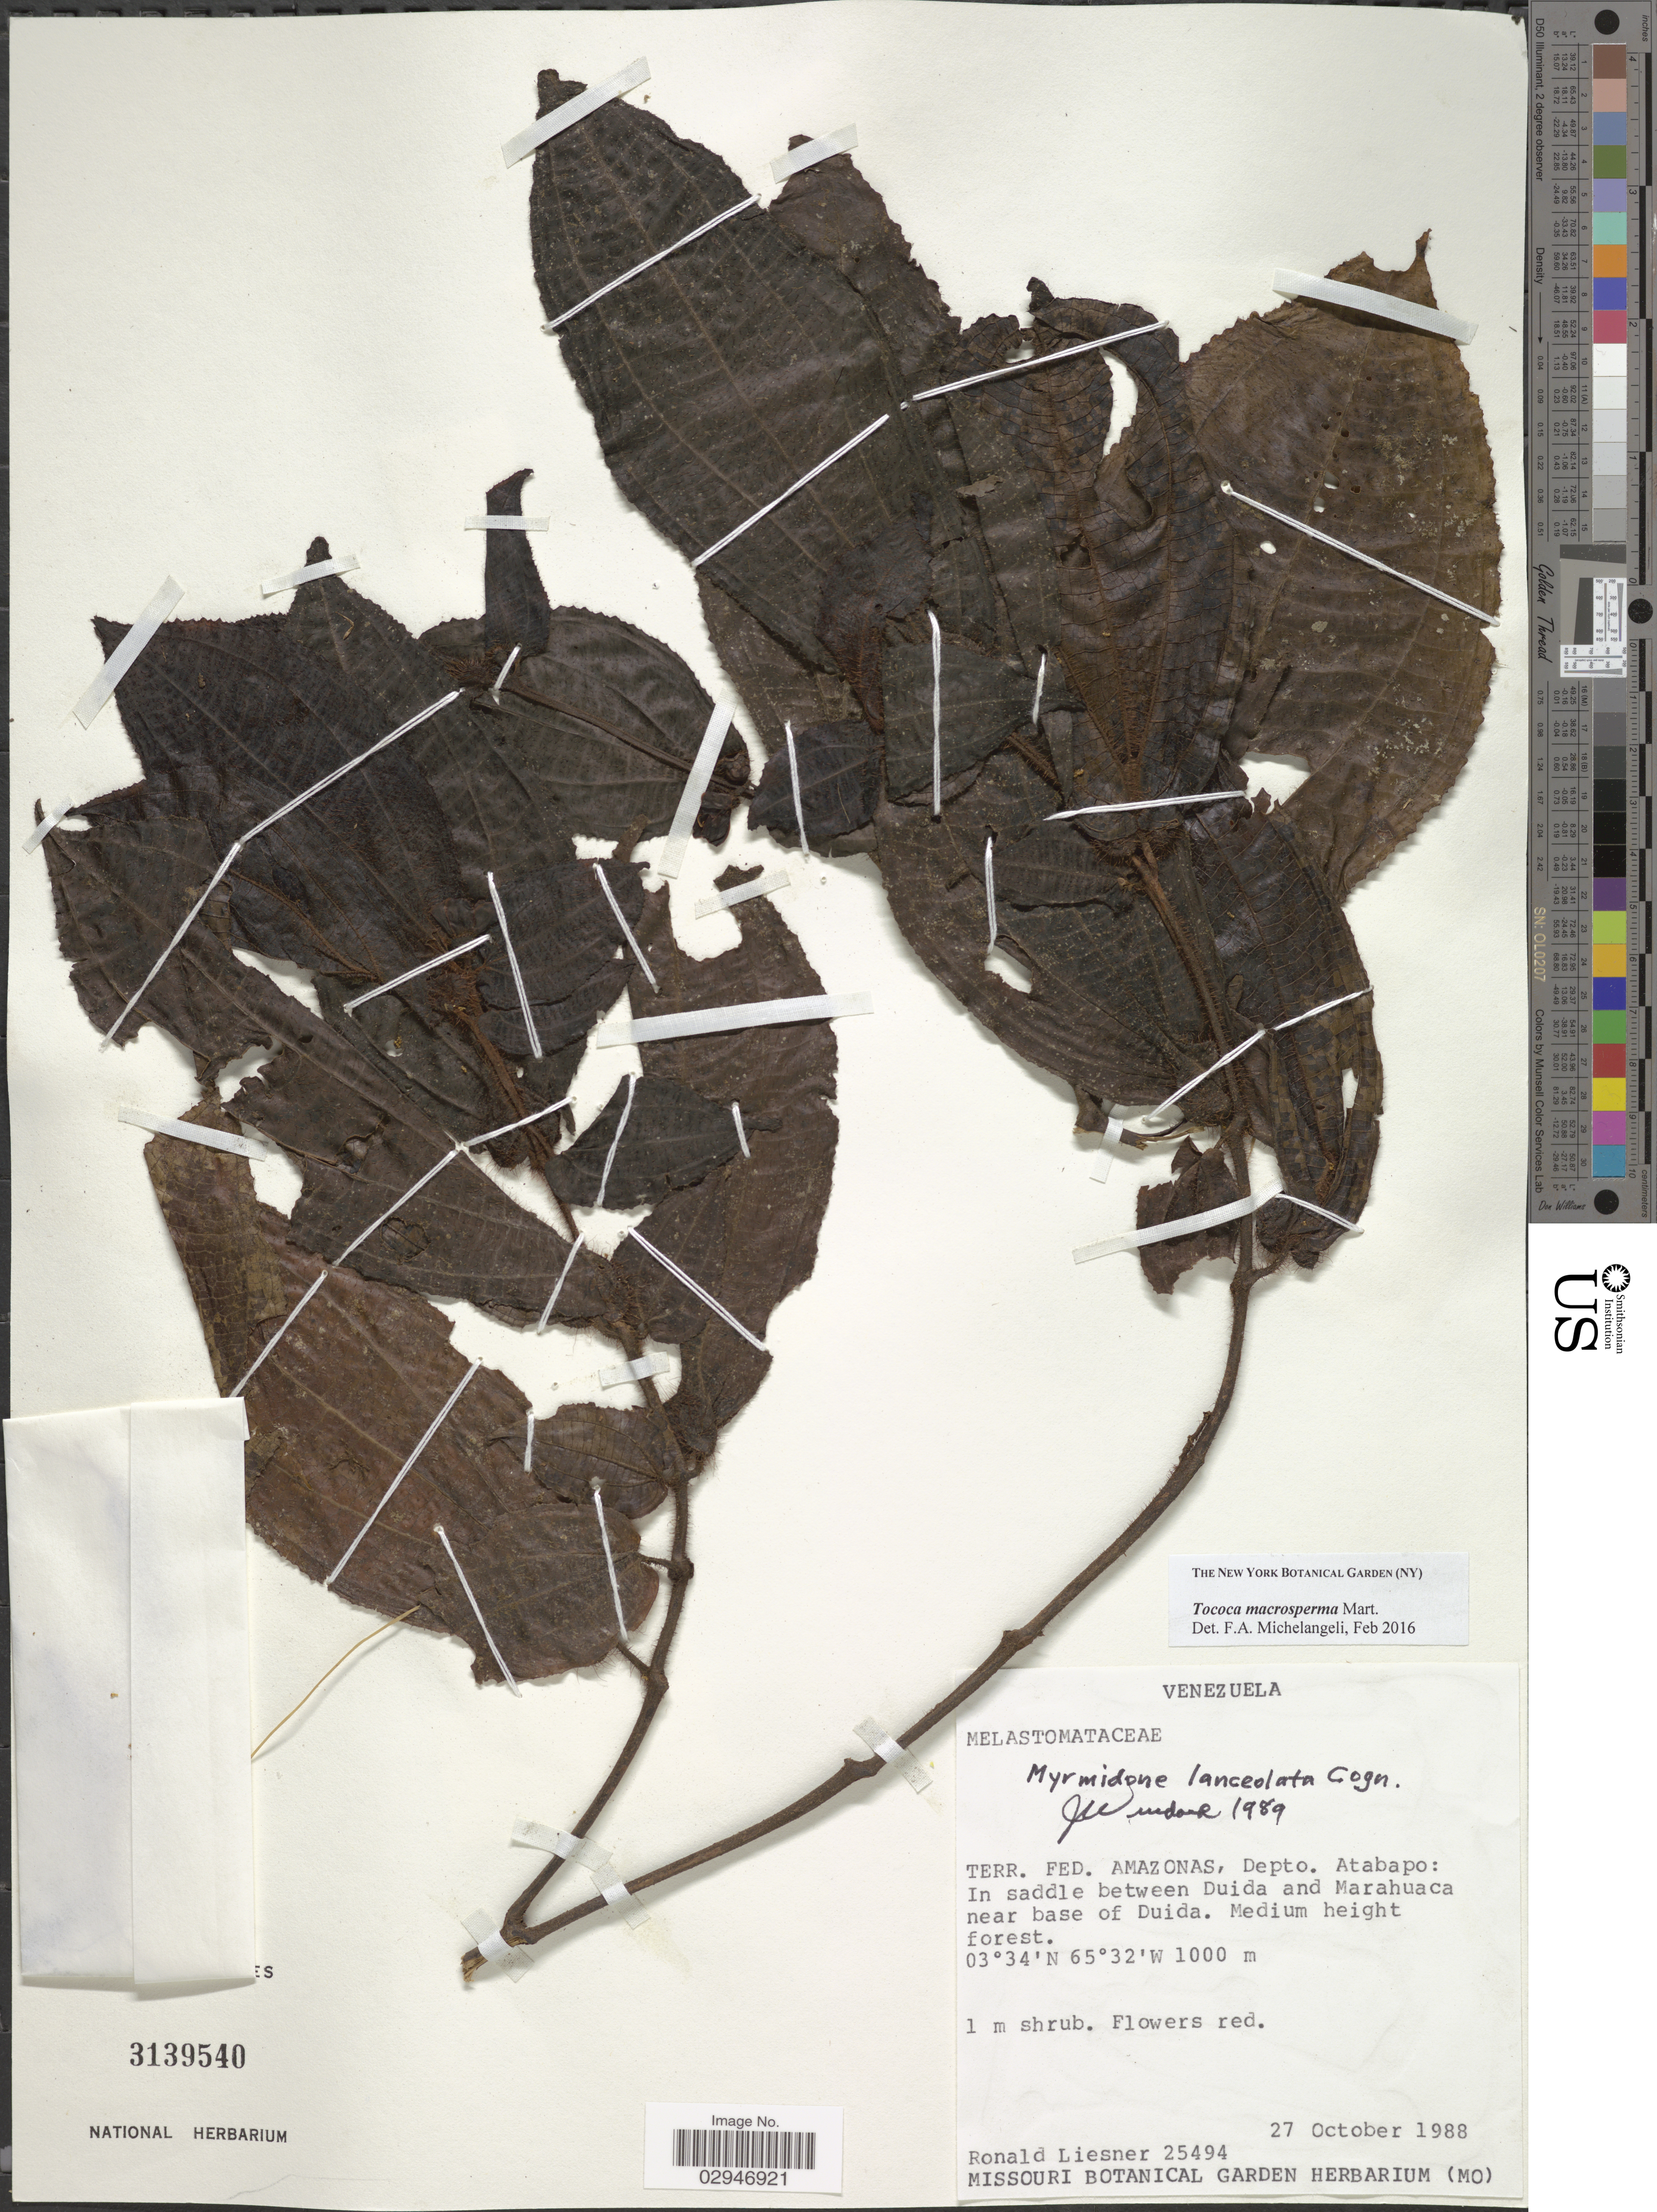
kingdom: Plantae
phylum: Tracheophyta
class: Magnoliopsida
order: Myrtales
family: Melastomataceae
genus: Tococa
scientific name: Tococa macrosperma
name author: Mart.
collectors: R. L. Liesner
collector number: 25494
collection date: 1988-10-27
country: Venezuela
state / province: Amazonas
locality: Terr. Fed. Amazonas, Depto. Atabapo: In saddle between Duida and Marahuaca near base of Duida.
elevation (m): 1000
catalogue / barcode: US 3139540